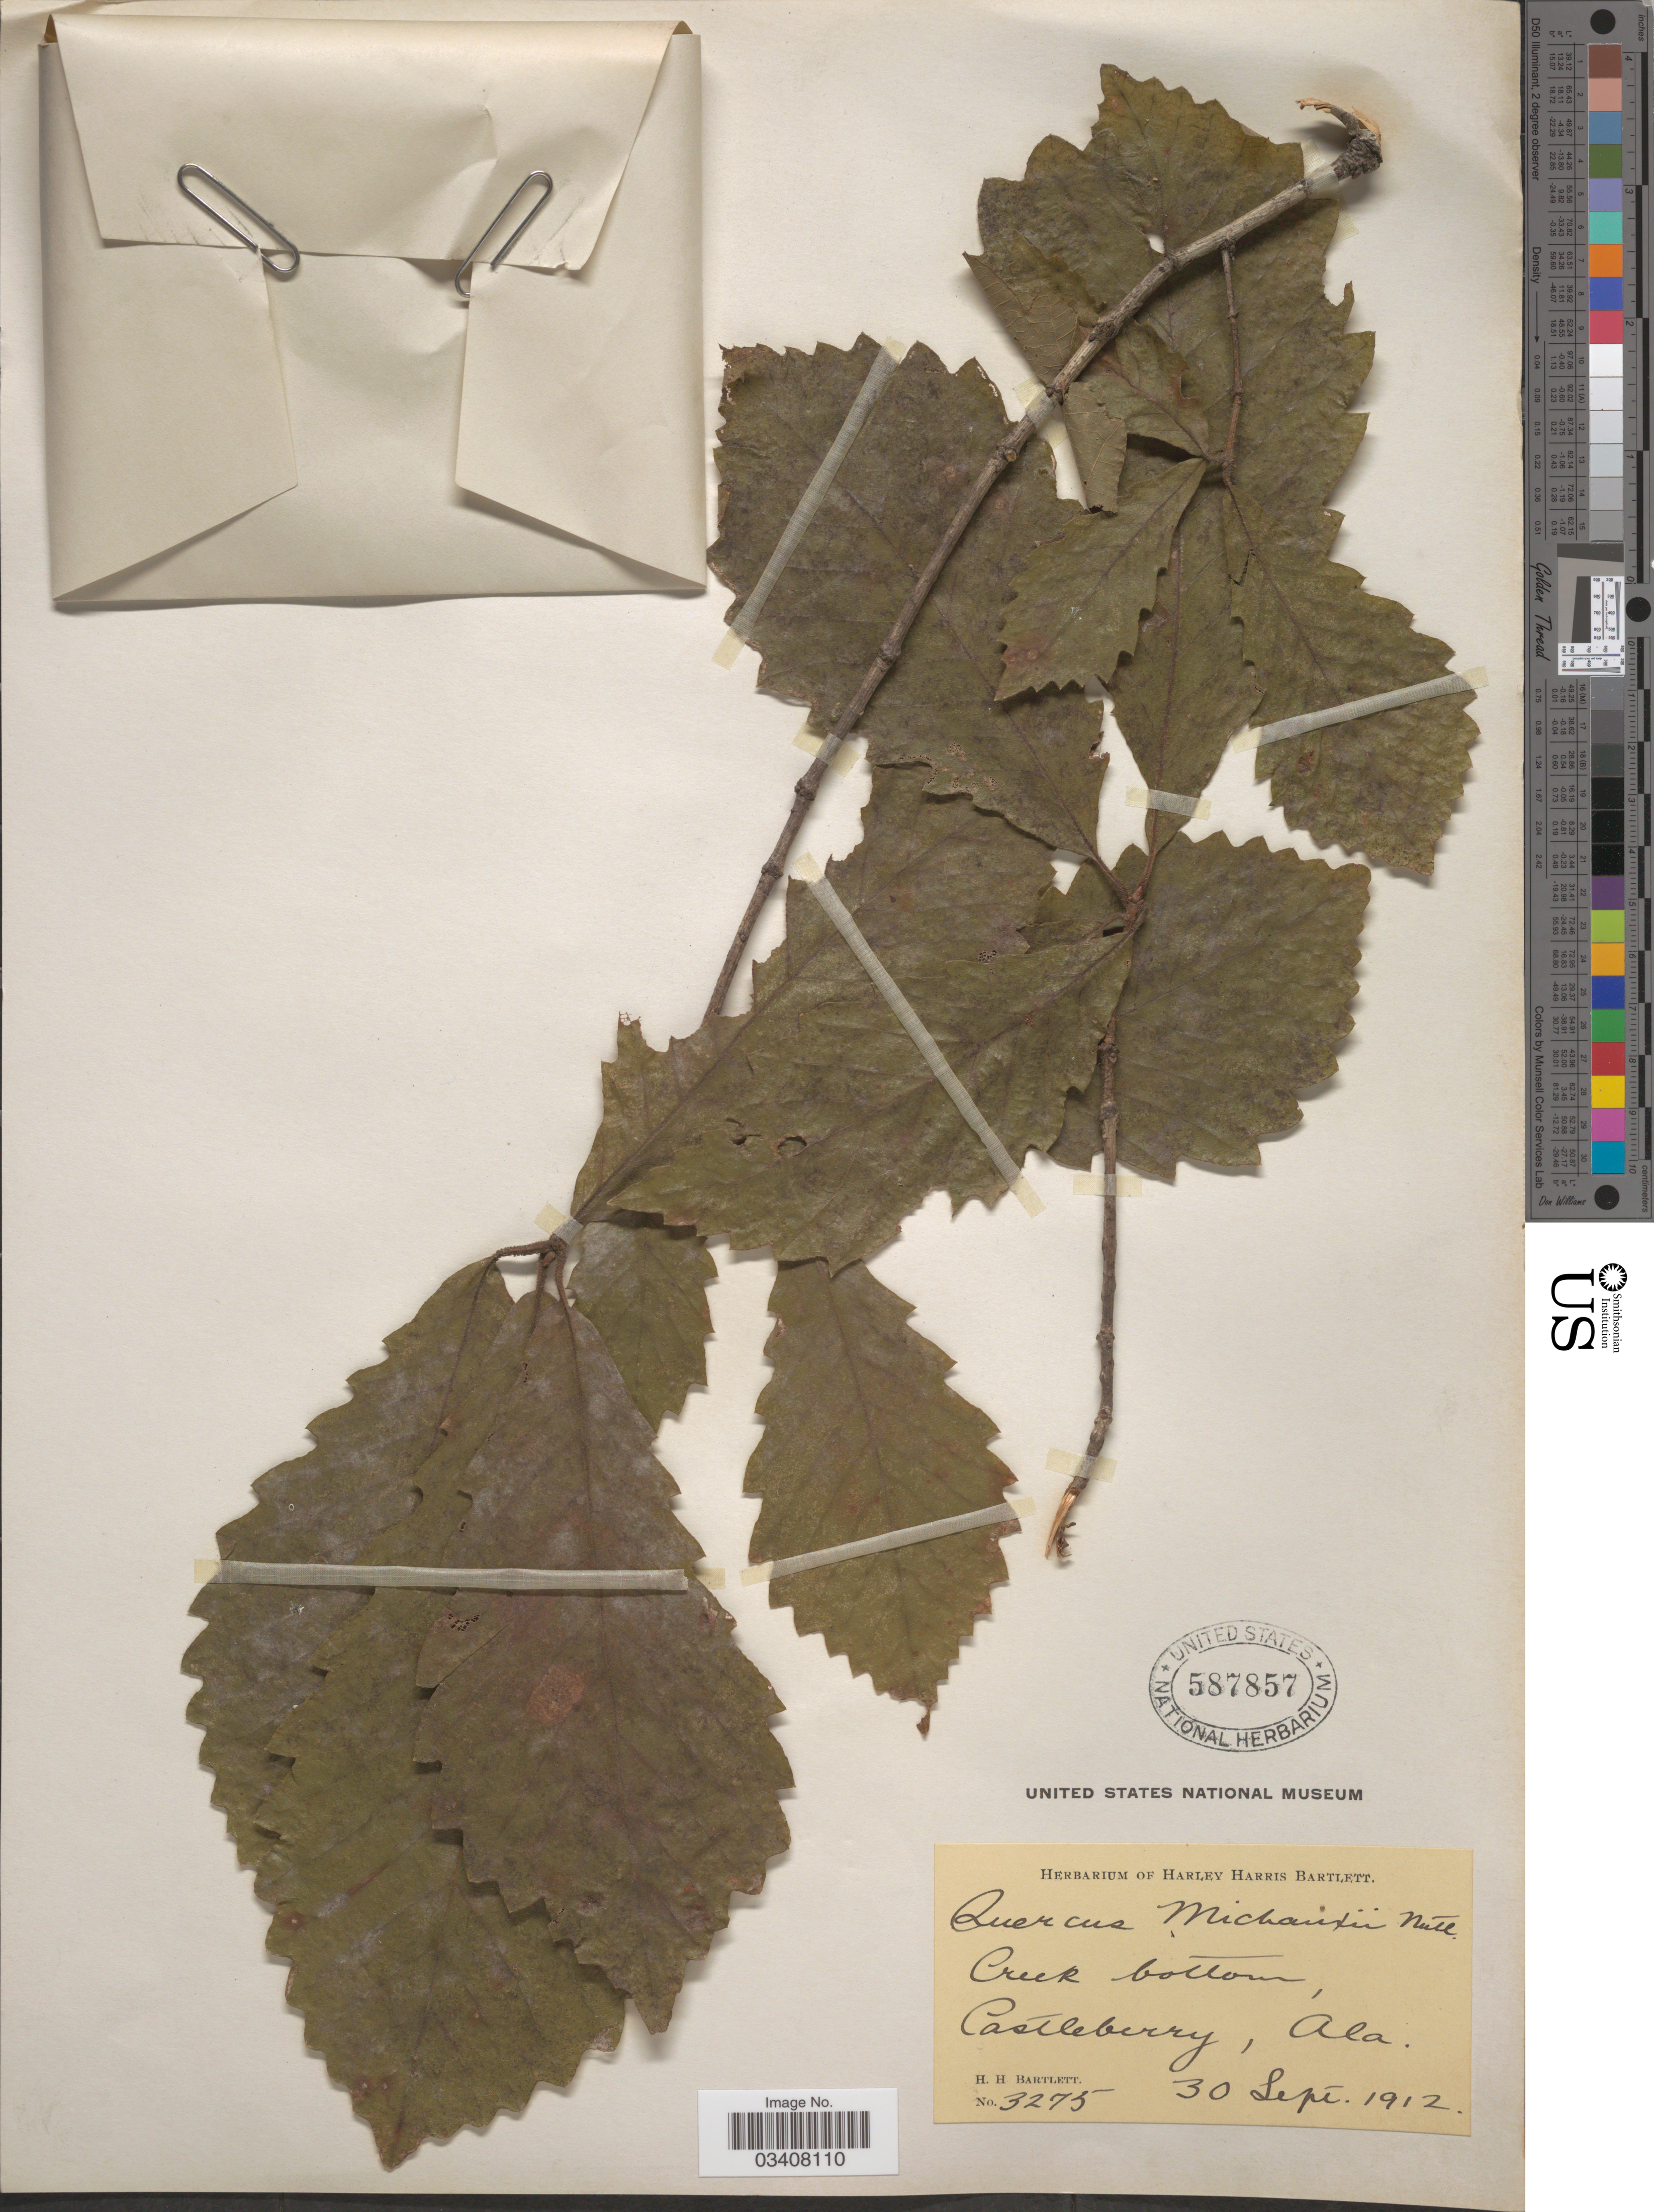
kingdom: Plantae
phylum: Tracheophyta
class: Magnoliopsida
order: Fagales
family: Fagaceae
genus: Quercus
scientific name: Quercus prinus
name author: L.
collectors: H. H. Bartlett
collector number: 3275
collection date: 1912-09-30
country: United States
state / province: Alabama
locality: Creek bottom, Castleberry.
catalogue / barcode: US 587857